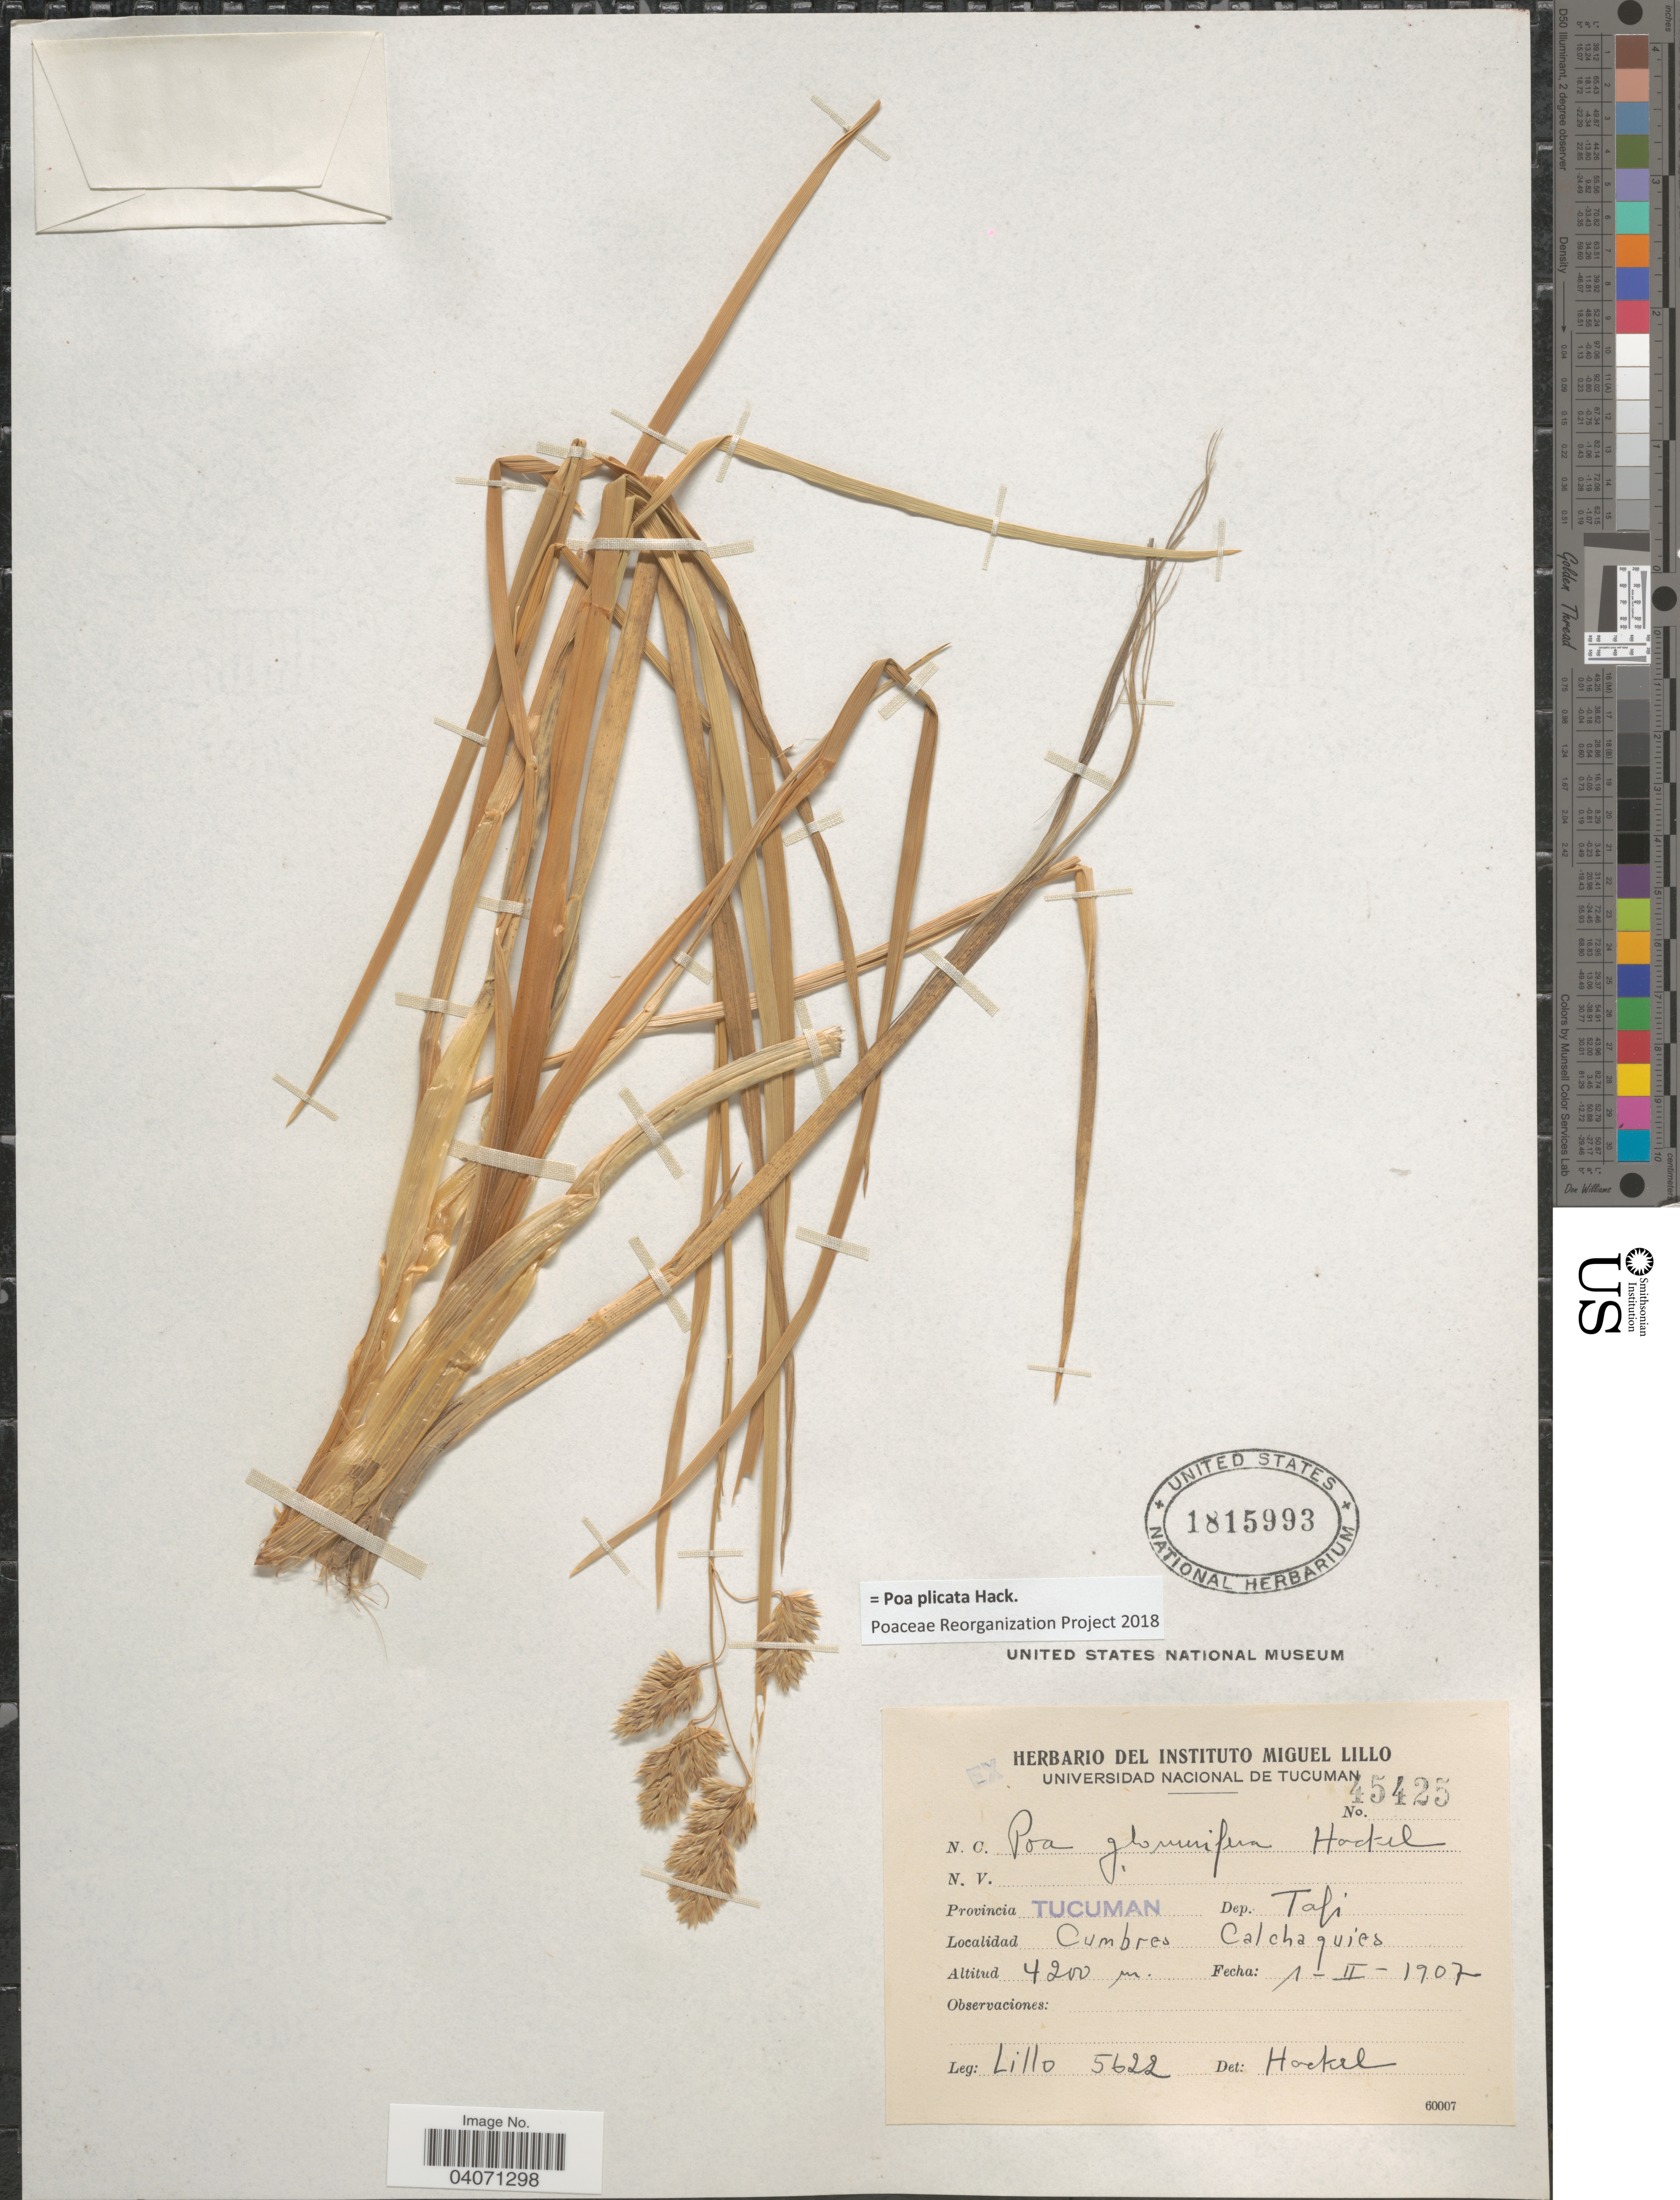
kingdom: Plantae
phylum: Tracheophyta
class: Liliopsida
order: Poales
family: Poaceae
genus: Poa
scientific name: Poa plicata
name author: Hack.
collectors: M. Lillo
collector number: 5622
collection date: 1907-02-01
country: Argentina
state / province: Tucuman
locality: Dep. Tafi. Cumbres Calchaquies.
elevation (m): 4200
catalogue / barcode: US 1815993